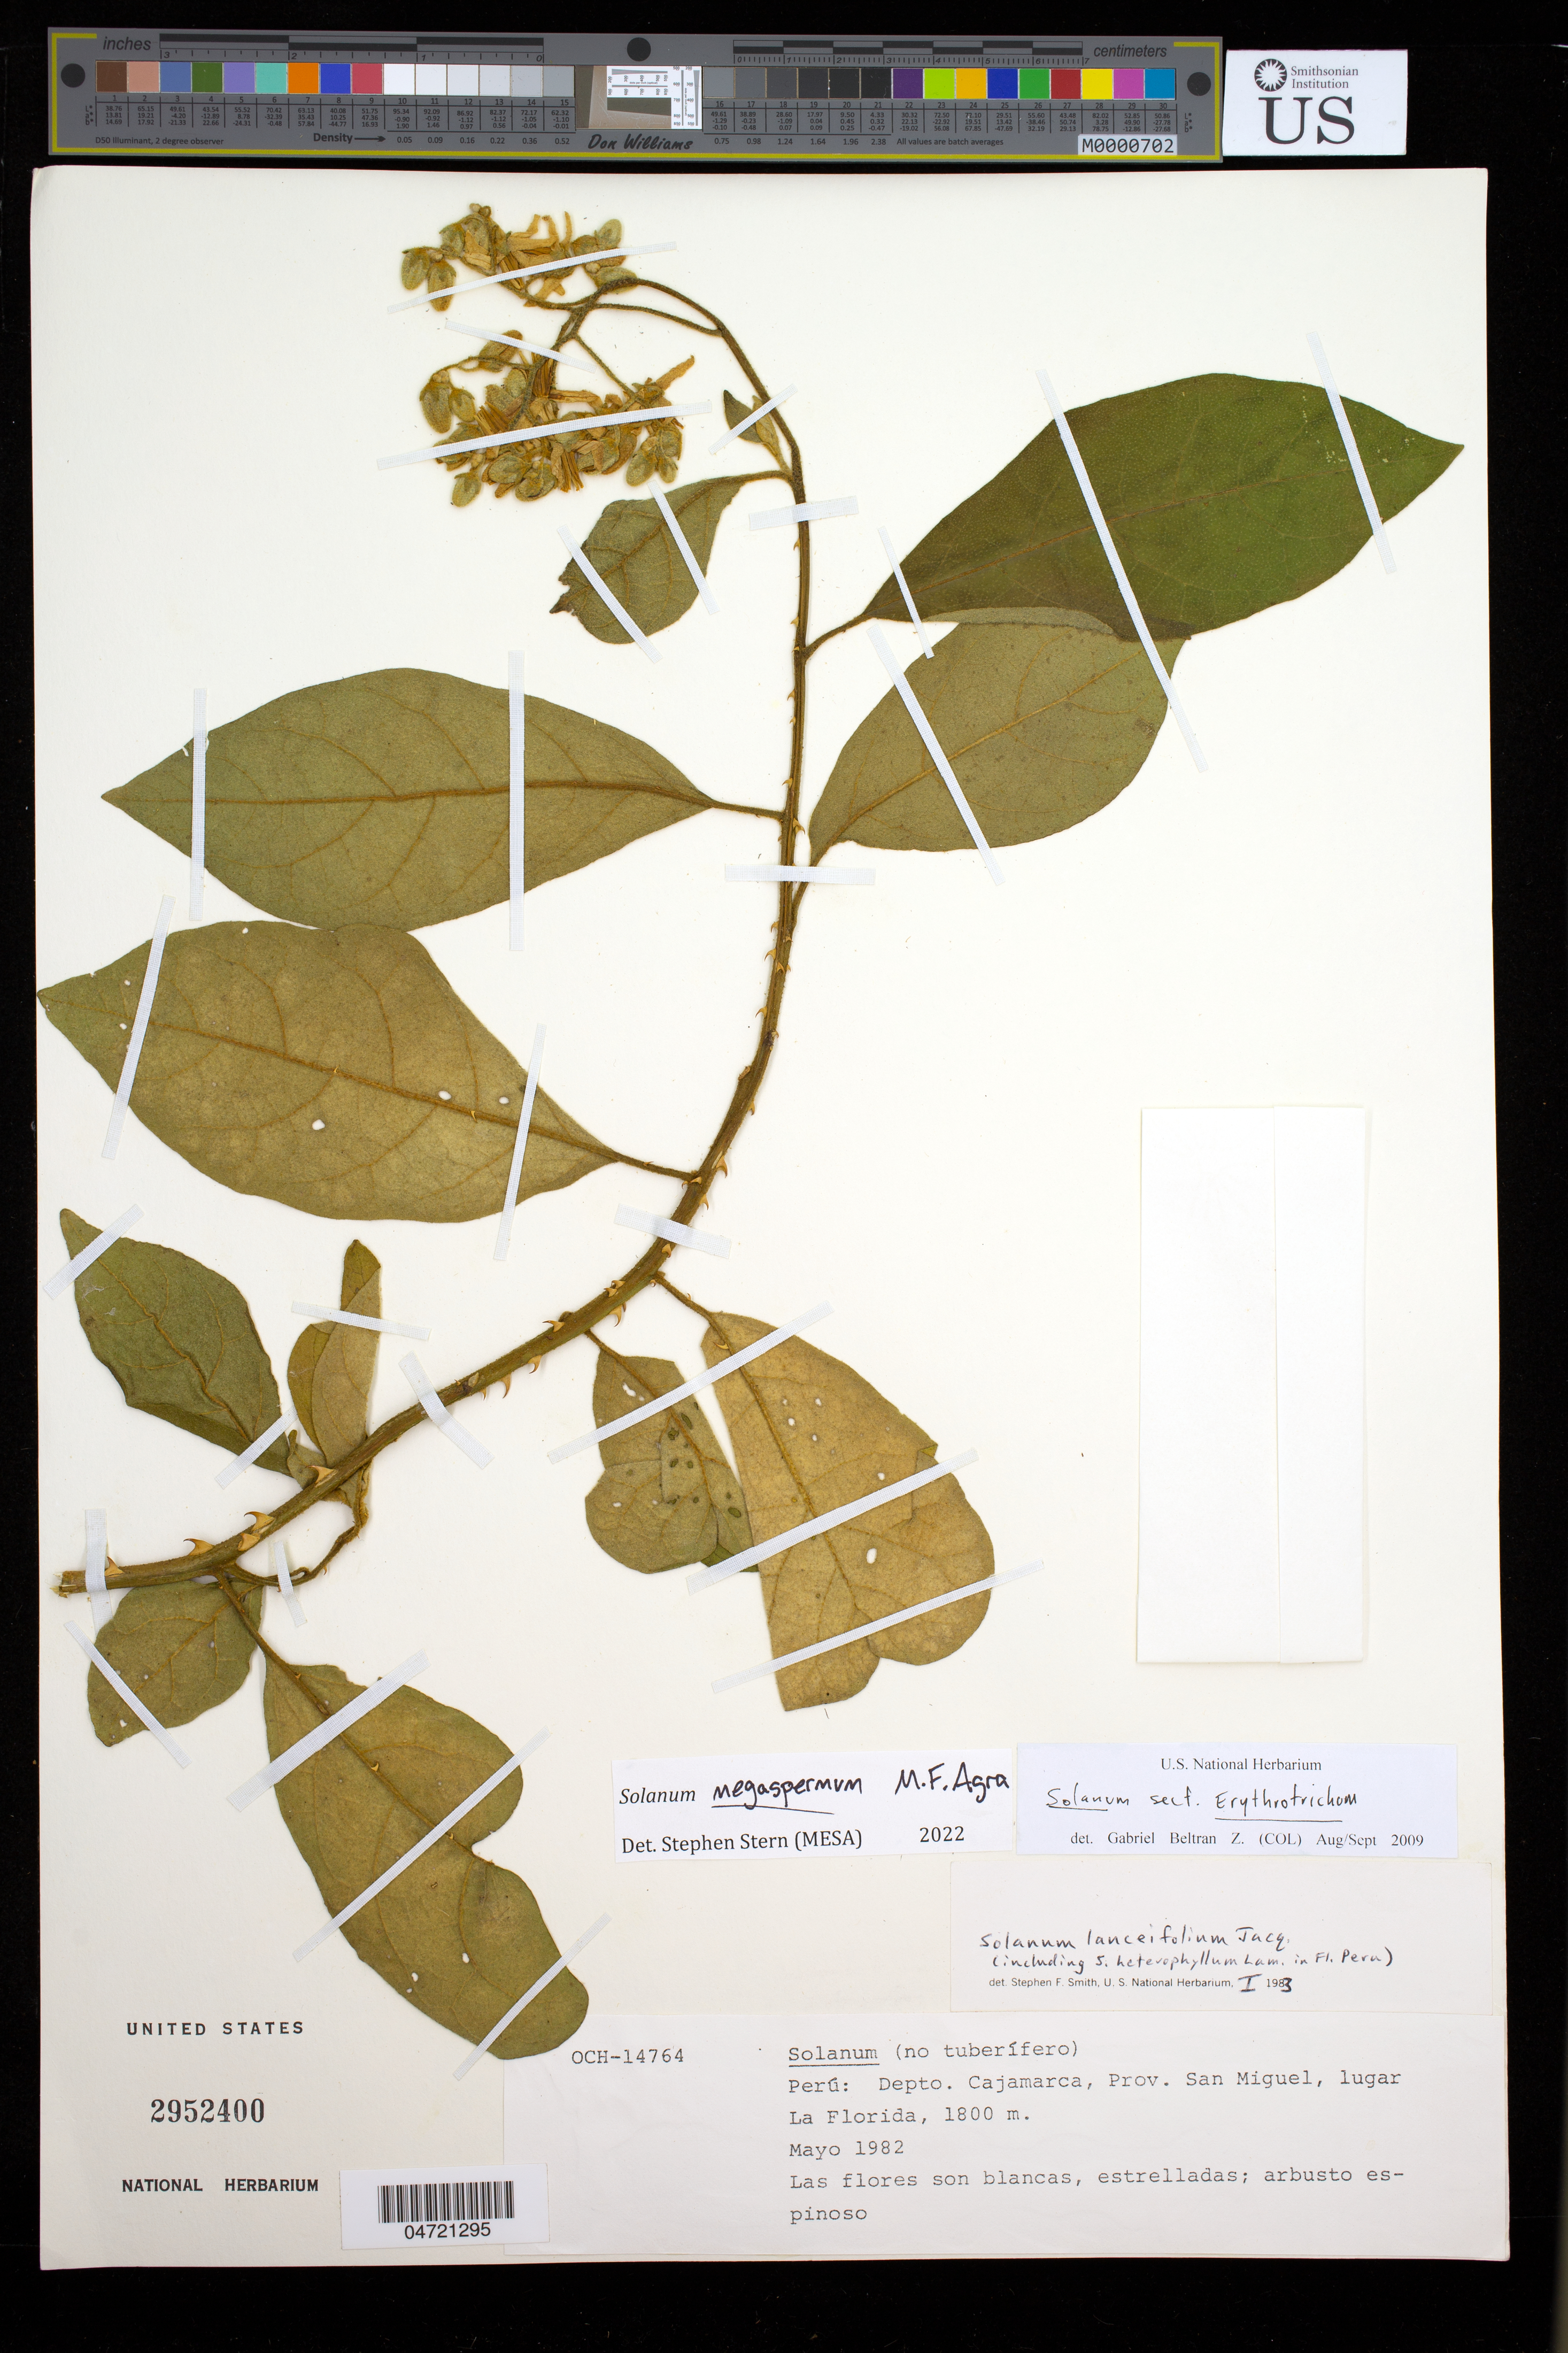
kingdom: Plantae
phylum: Tracheophyta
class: Magnoliopsida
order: Solanales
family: Solanaceae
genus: Solanum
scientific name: Solanum megaspermum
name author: M.F.Agra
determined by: Stern, S. R., (UT)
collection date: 1982-05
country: Peru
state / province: Cajamarca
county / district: San Miguel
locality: Lugar La Florida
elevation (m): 1800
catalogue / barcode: US 2952400